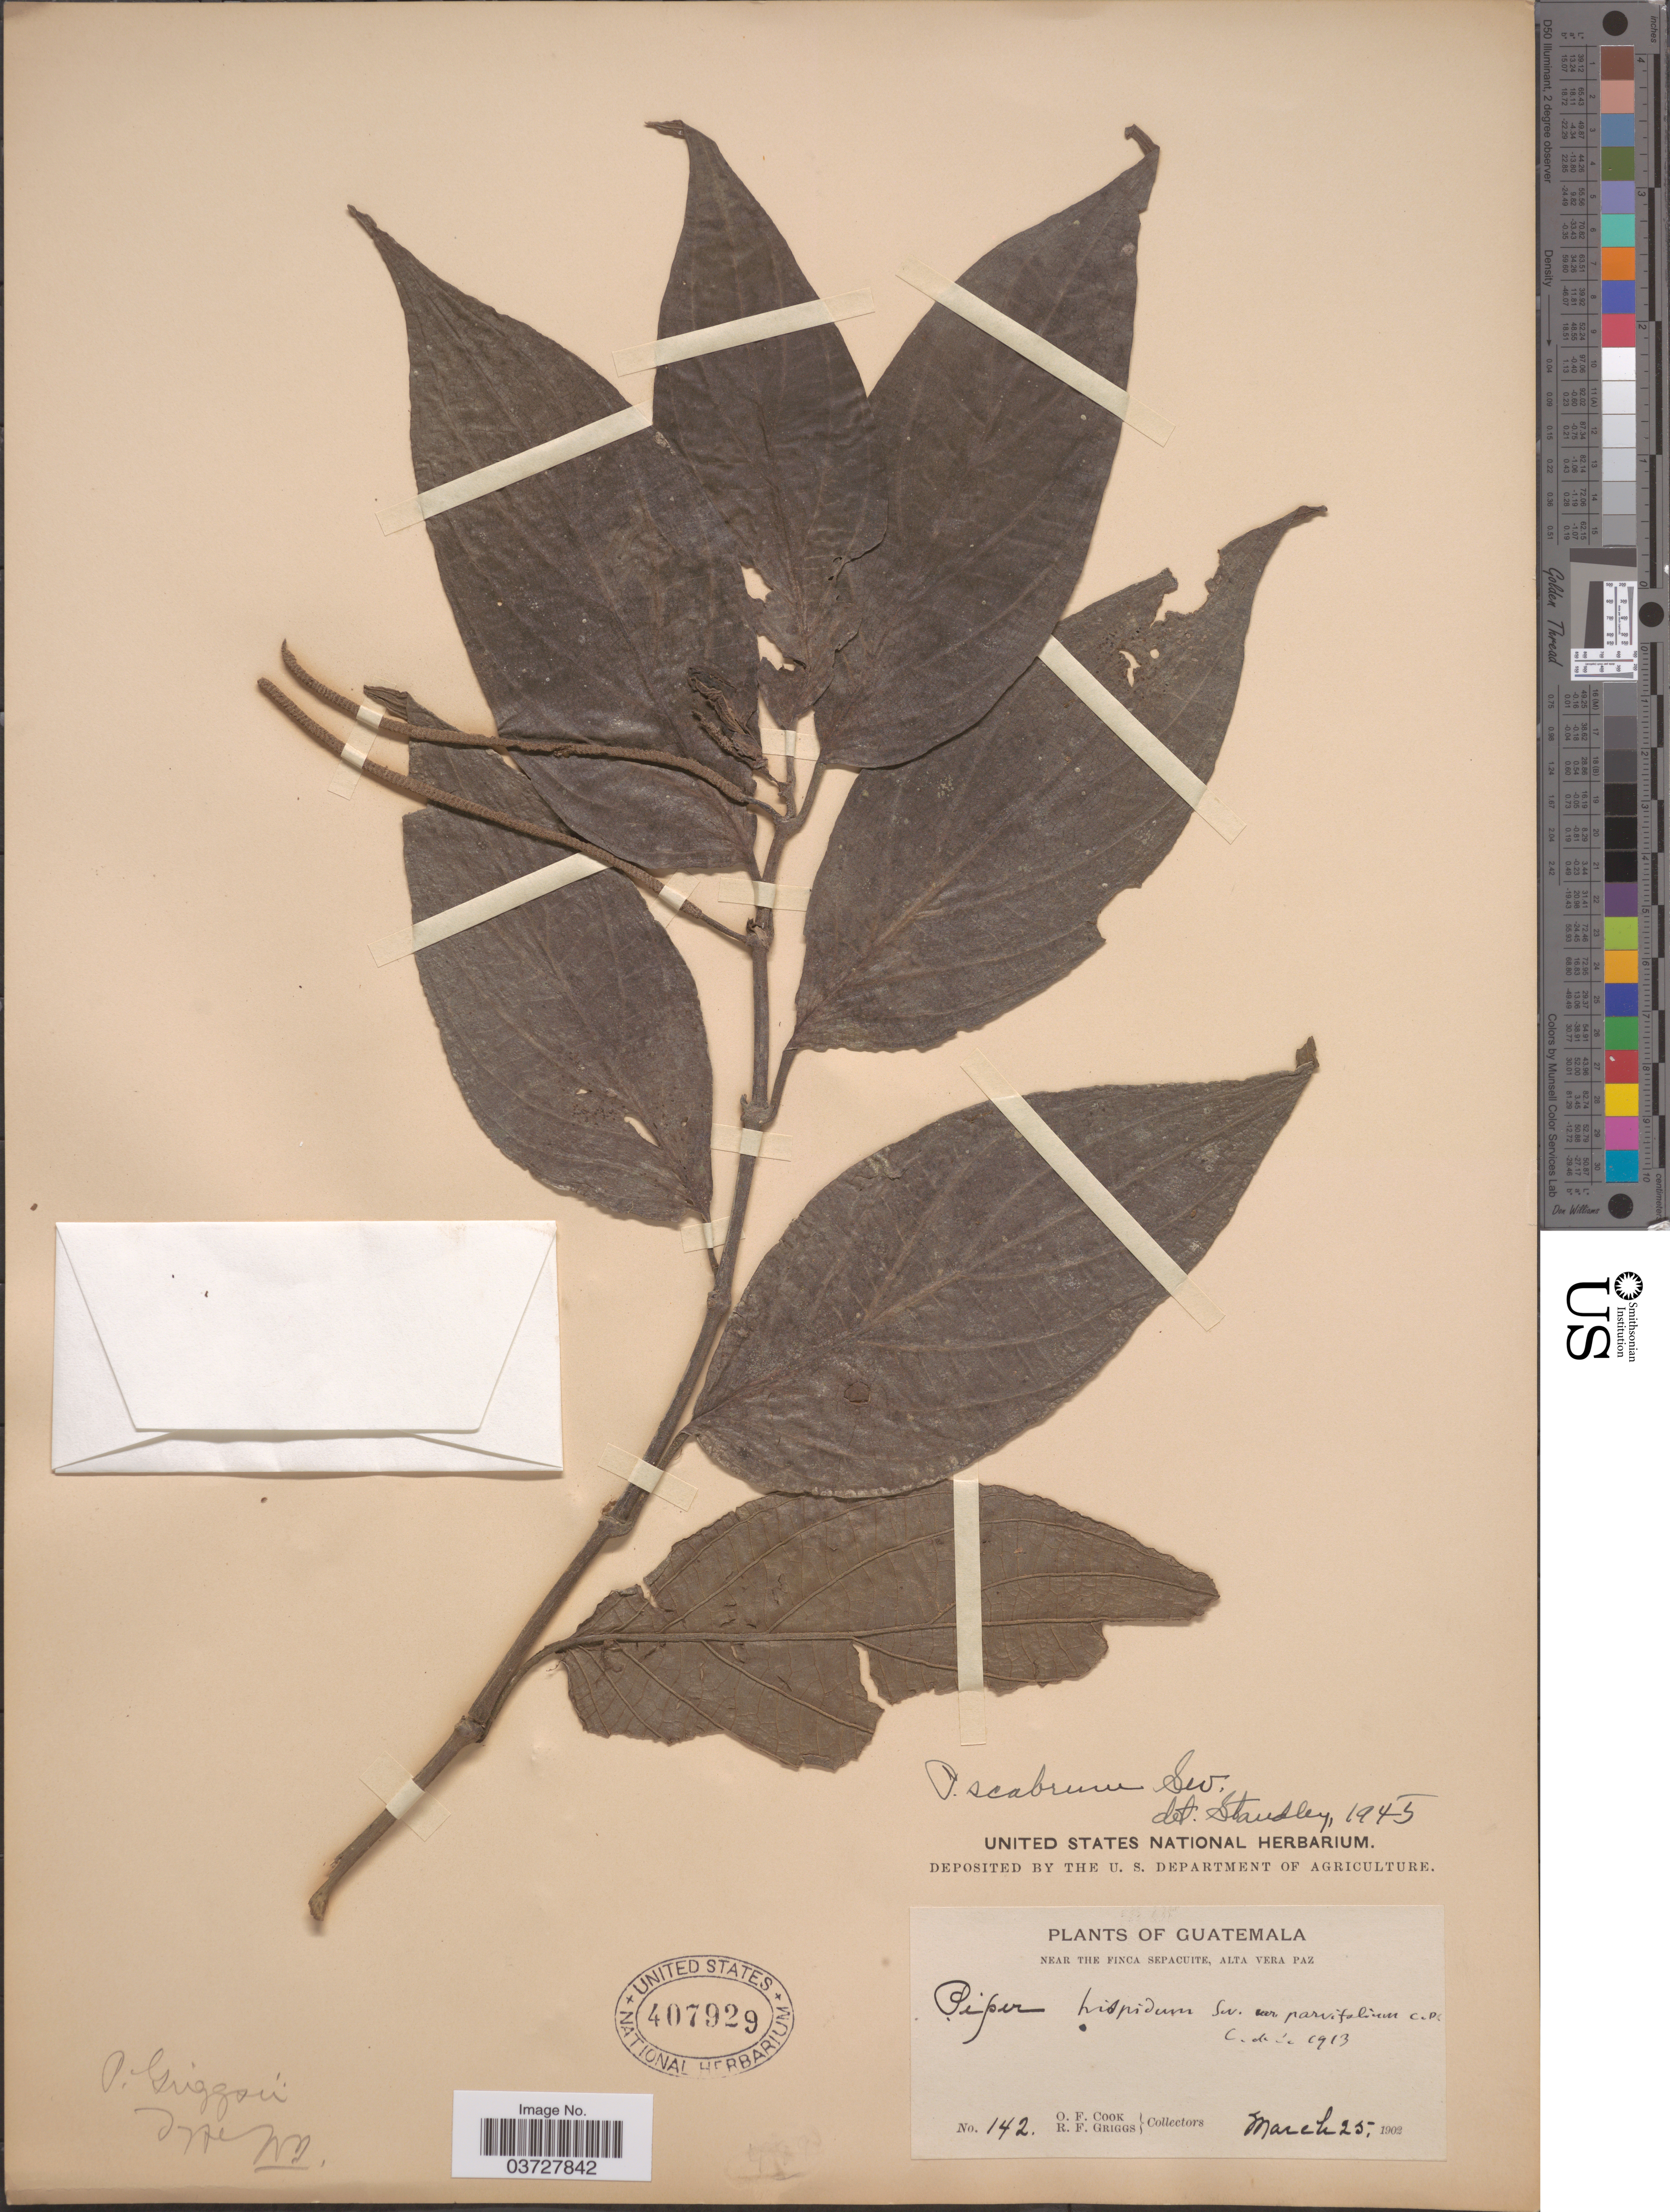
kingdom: Plantae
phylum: Tracheophyta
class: Magnoliopsida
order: Piperales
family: Piperaceae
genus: Piper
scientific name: Piper scabrum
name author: Sw.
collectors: O. F. Cook & R. F. Griggs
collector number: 142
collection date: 1902-03-25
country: Guatemala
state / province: Alta Verapaz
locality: Near the Finca Sepacuite.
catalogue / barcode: US 407929